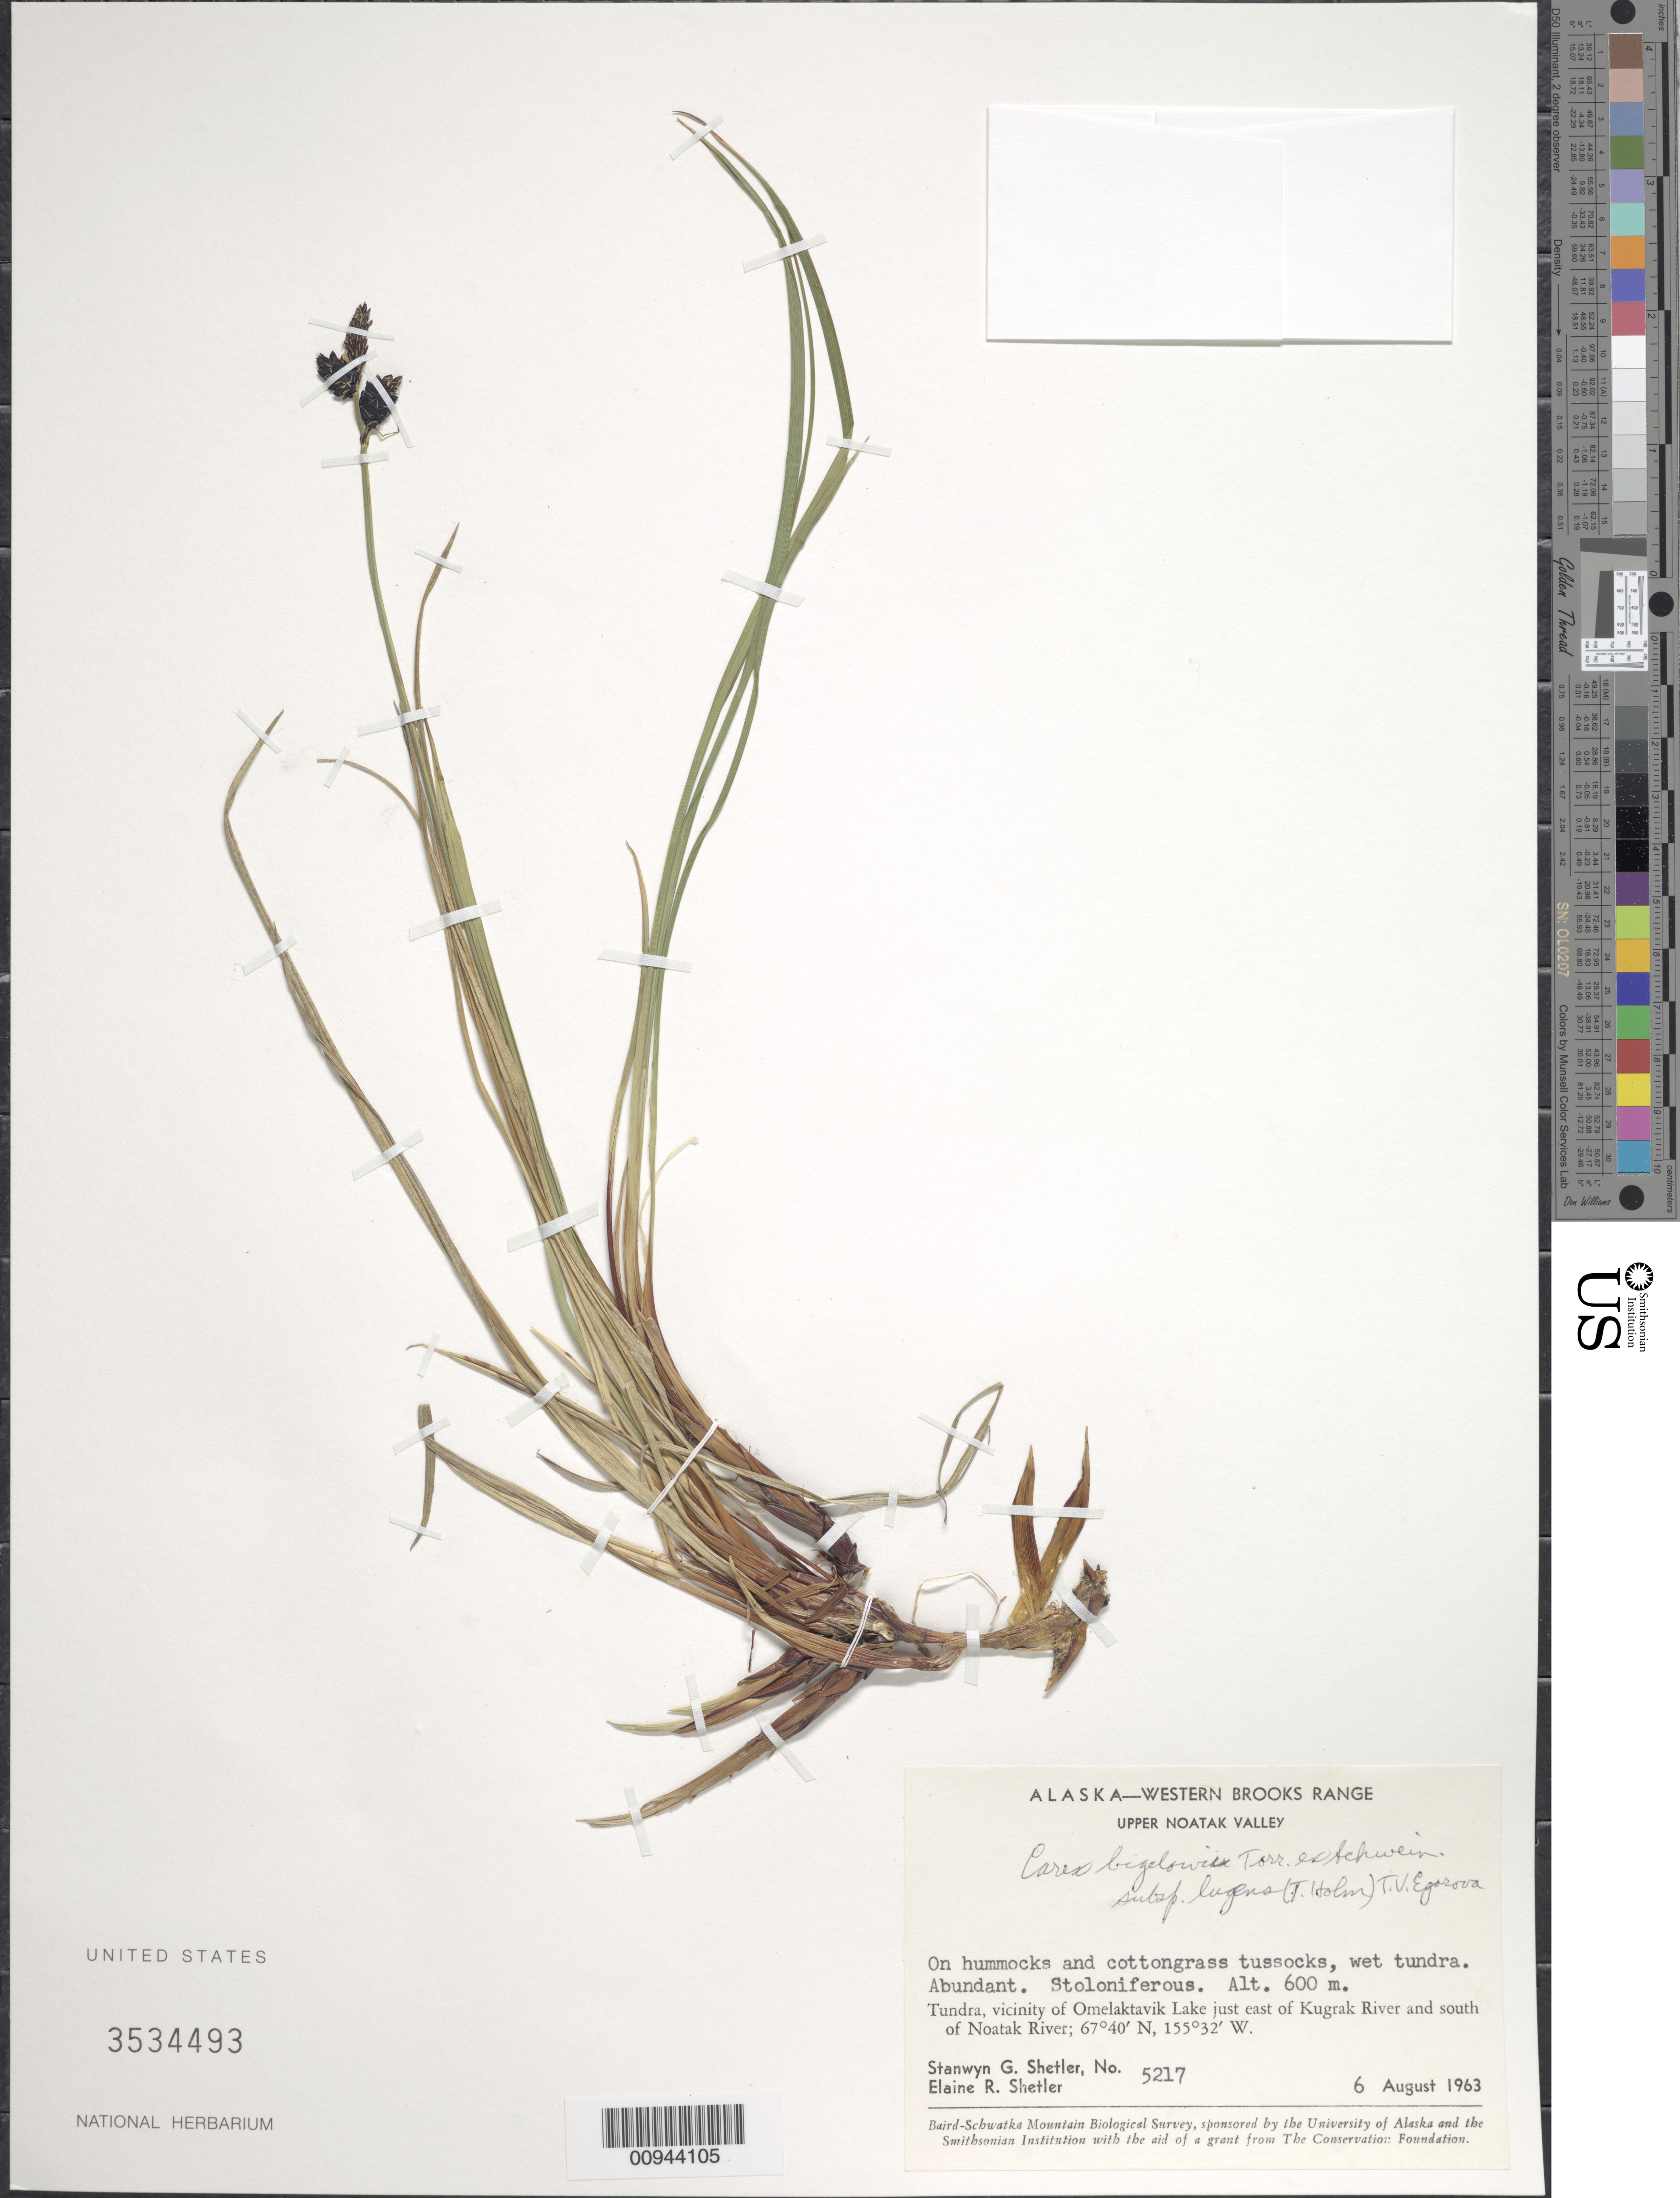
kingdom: Plantae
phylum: Tracheophyta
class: Liliopsida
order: Poales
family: Cyperaceae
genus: Carex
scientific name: Carex bigelowii subsp. lugens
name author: (Holm) T.V. Egorova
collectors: S. Shetler & E. R. Shetler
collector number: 5217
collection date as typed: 06 Aug 1963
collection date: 1963-08-06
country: United States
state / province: Alaska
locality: Vicinity of Omelaktavik Lake just east of Kugrak River and south of Noatak River. Western Brooks Range, Upper Noatak Valley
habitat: Tundra. On hummocks and cottongrass tussocks, wet tundra.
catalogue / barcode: US 3534493